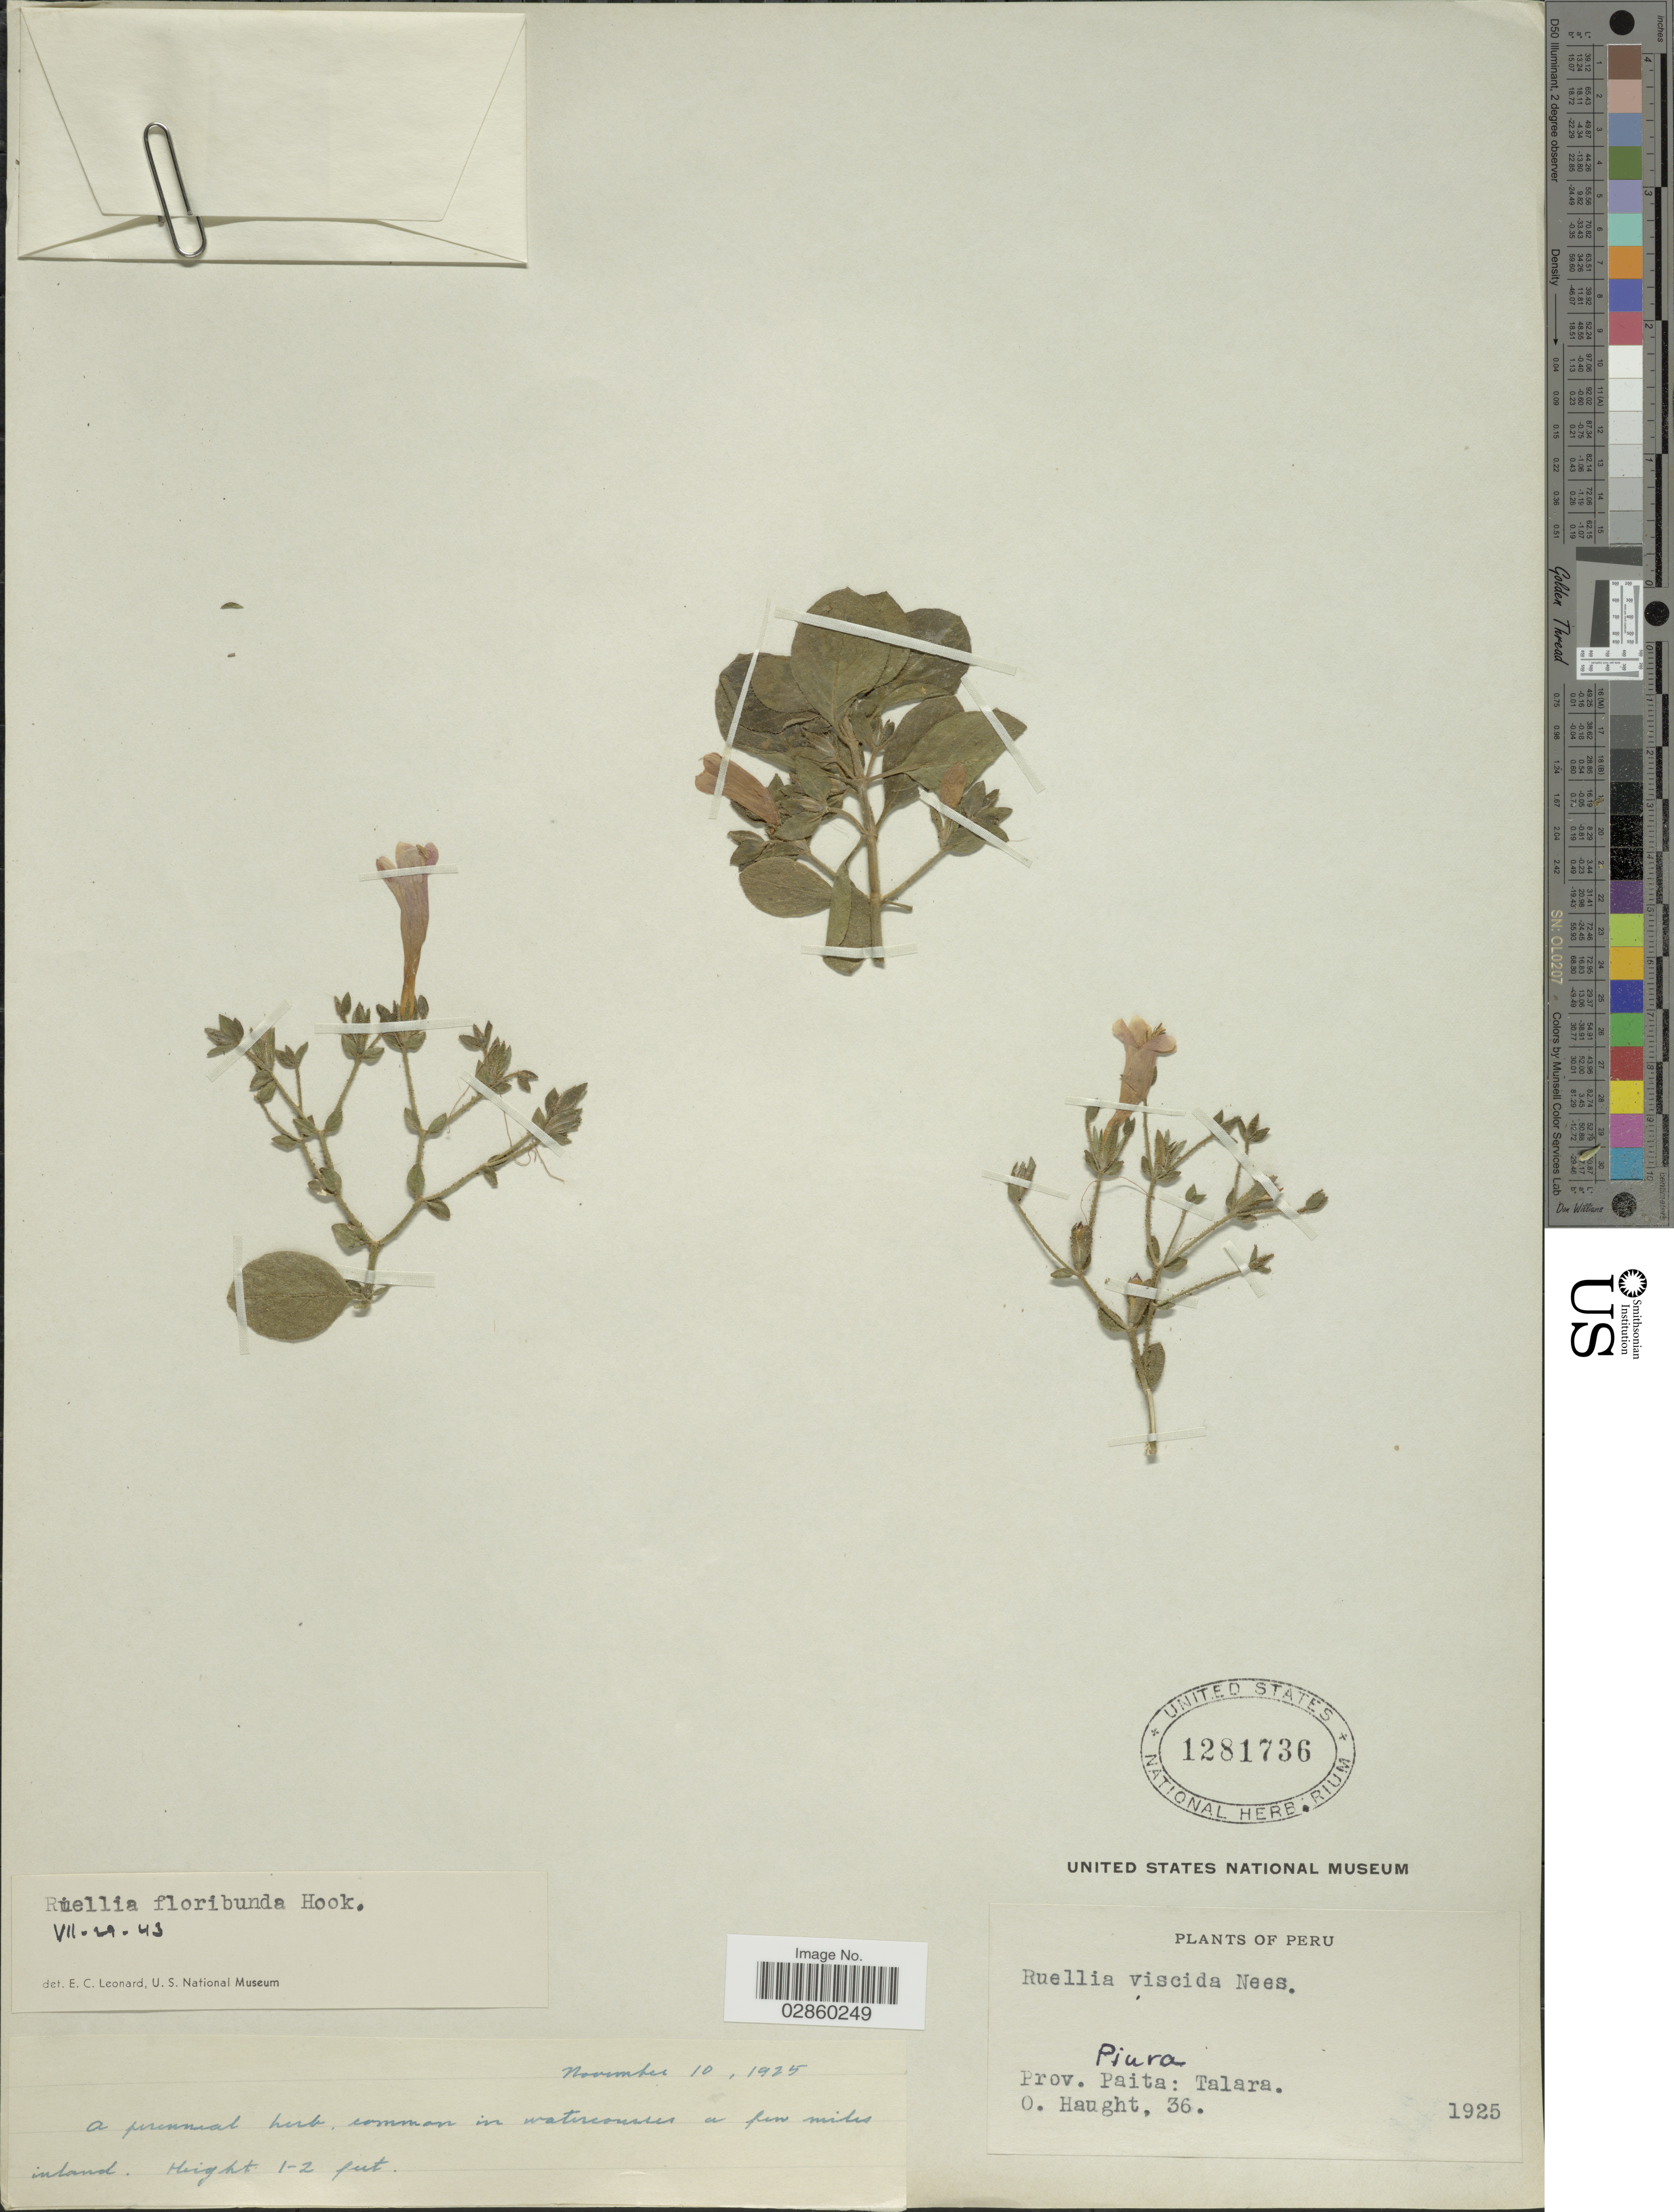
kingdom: Plantae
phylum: Tracheophyta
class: Magnoliopsida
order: Lamiales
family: Acanthaceae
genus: Ruellia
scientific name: Ruellia floribunda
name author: Hook.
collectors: O. Haught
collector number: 36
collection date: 1925-11-10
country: Peru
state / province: Piura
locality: Prov. Paita, Piura, Talara.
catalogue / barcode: US 1281736